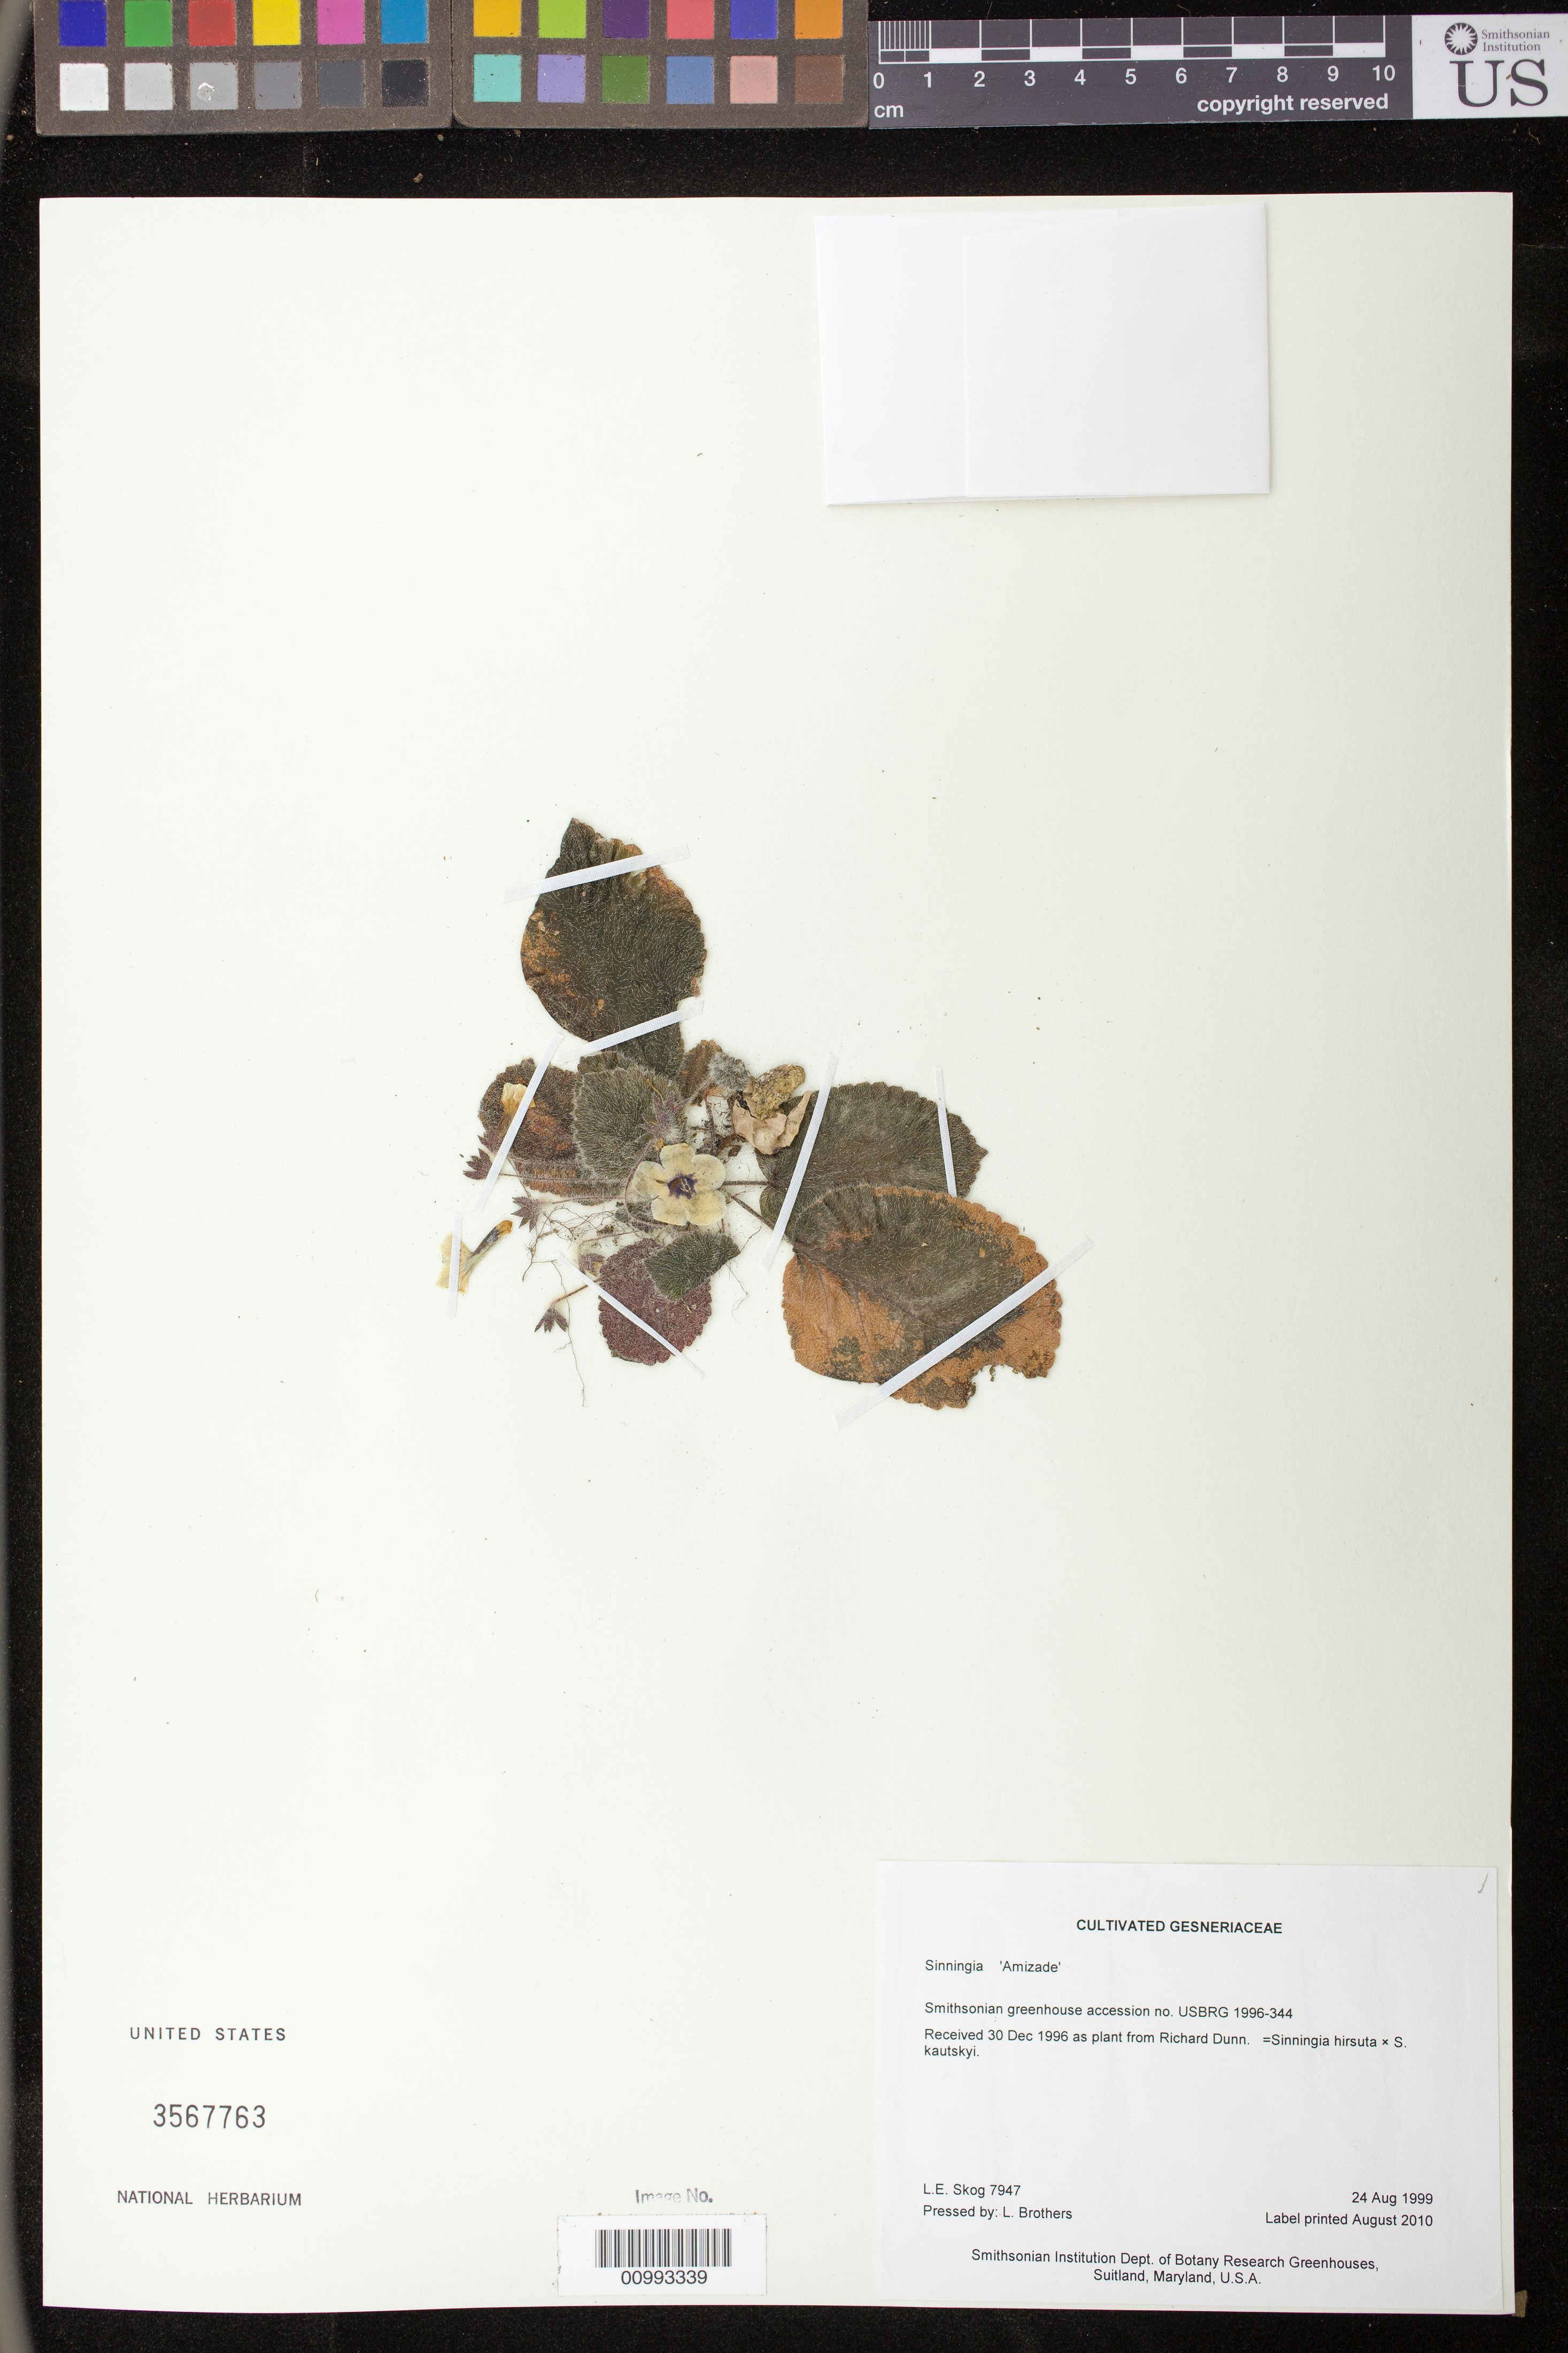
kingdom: Plantae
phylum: Tracheophyta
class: Magnoliopsida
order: Lamiales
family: Gesneriaceae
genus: Sinningia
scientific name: Sinningia 'Amizade'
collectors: L. E. Skog & L. Brothers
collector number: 7947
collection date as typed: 24 Aug 1999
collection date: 1999-08-24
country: United States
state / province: Maryland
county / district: Prince George's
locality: Smithsonian Institution Dept. of Botany Research Greenhouses, Suitland, Maryland, U.S.A.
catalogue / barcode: US 3567763